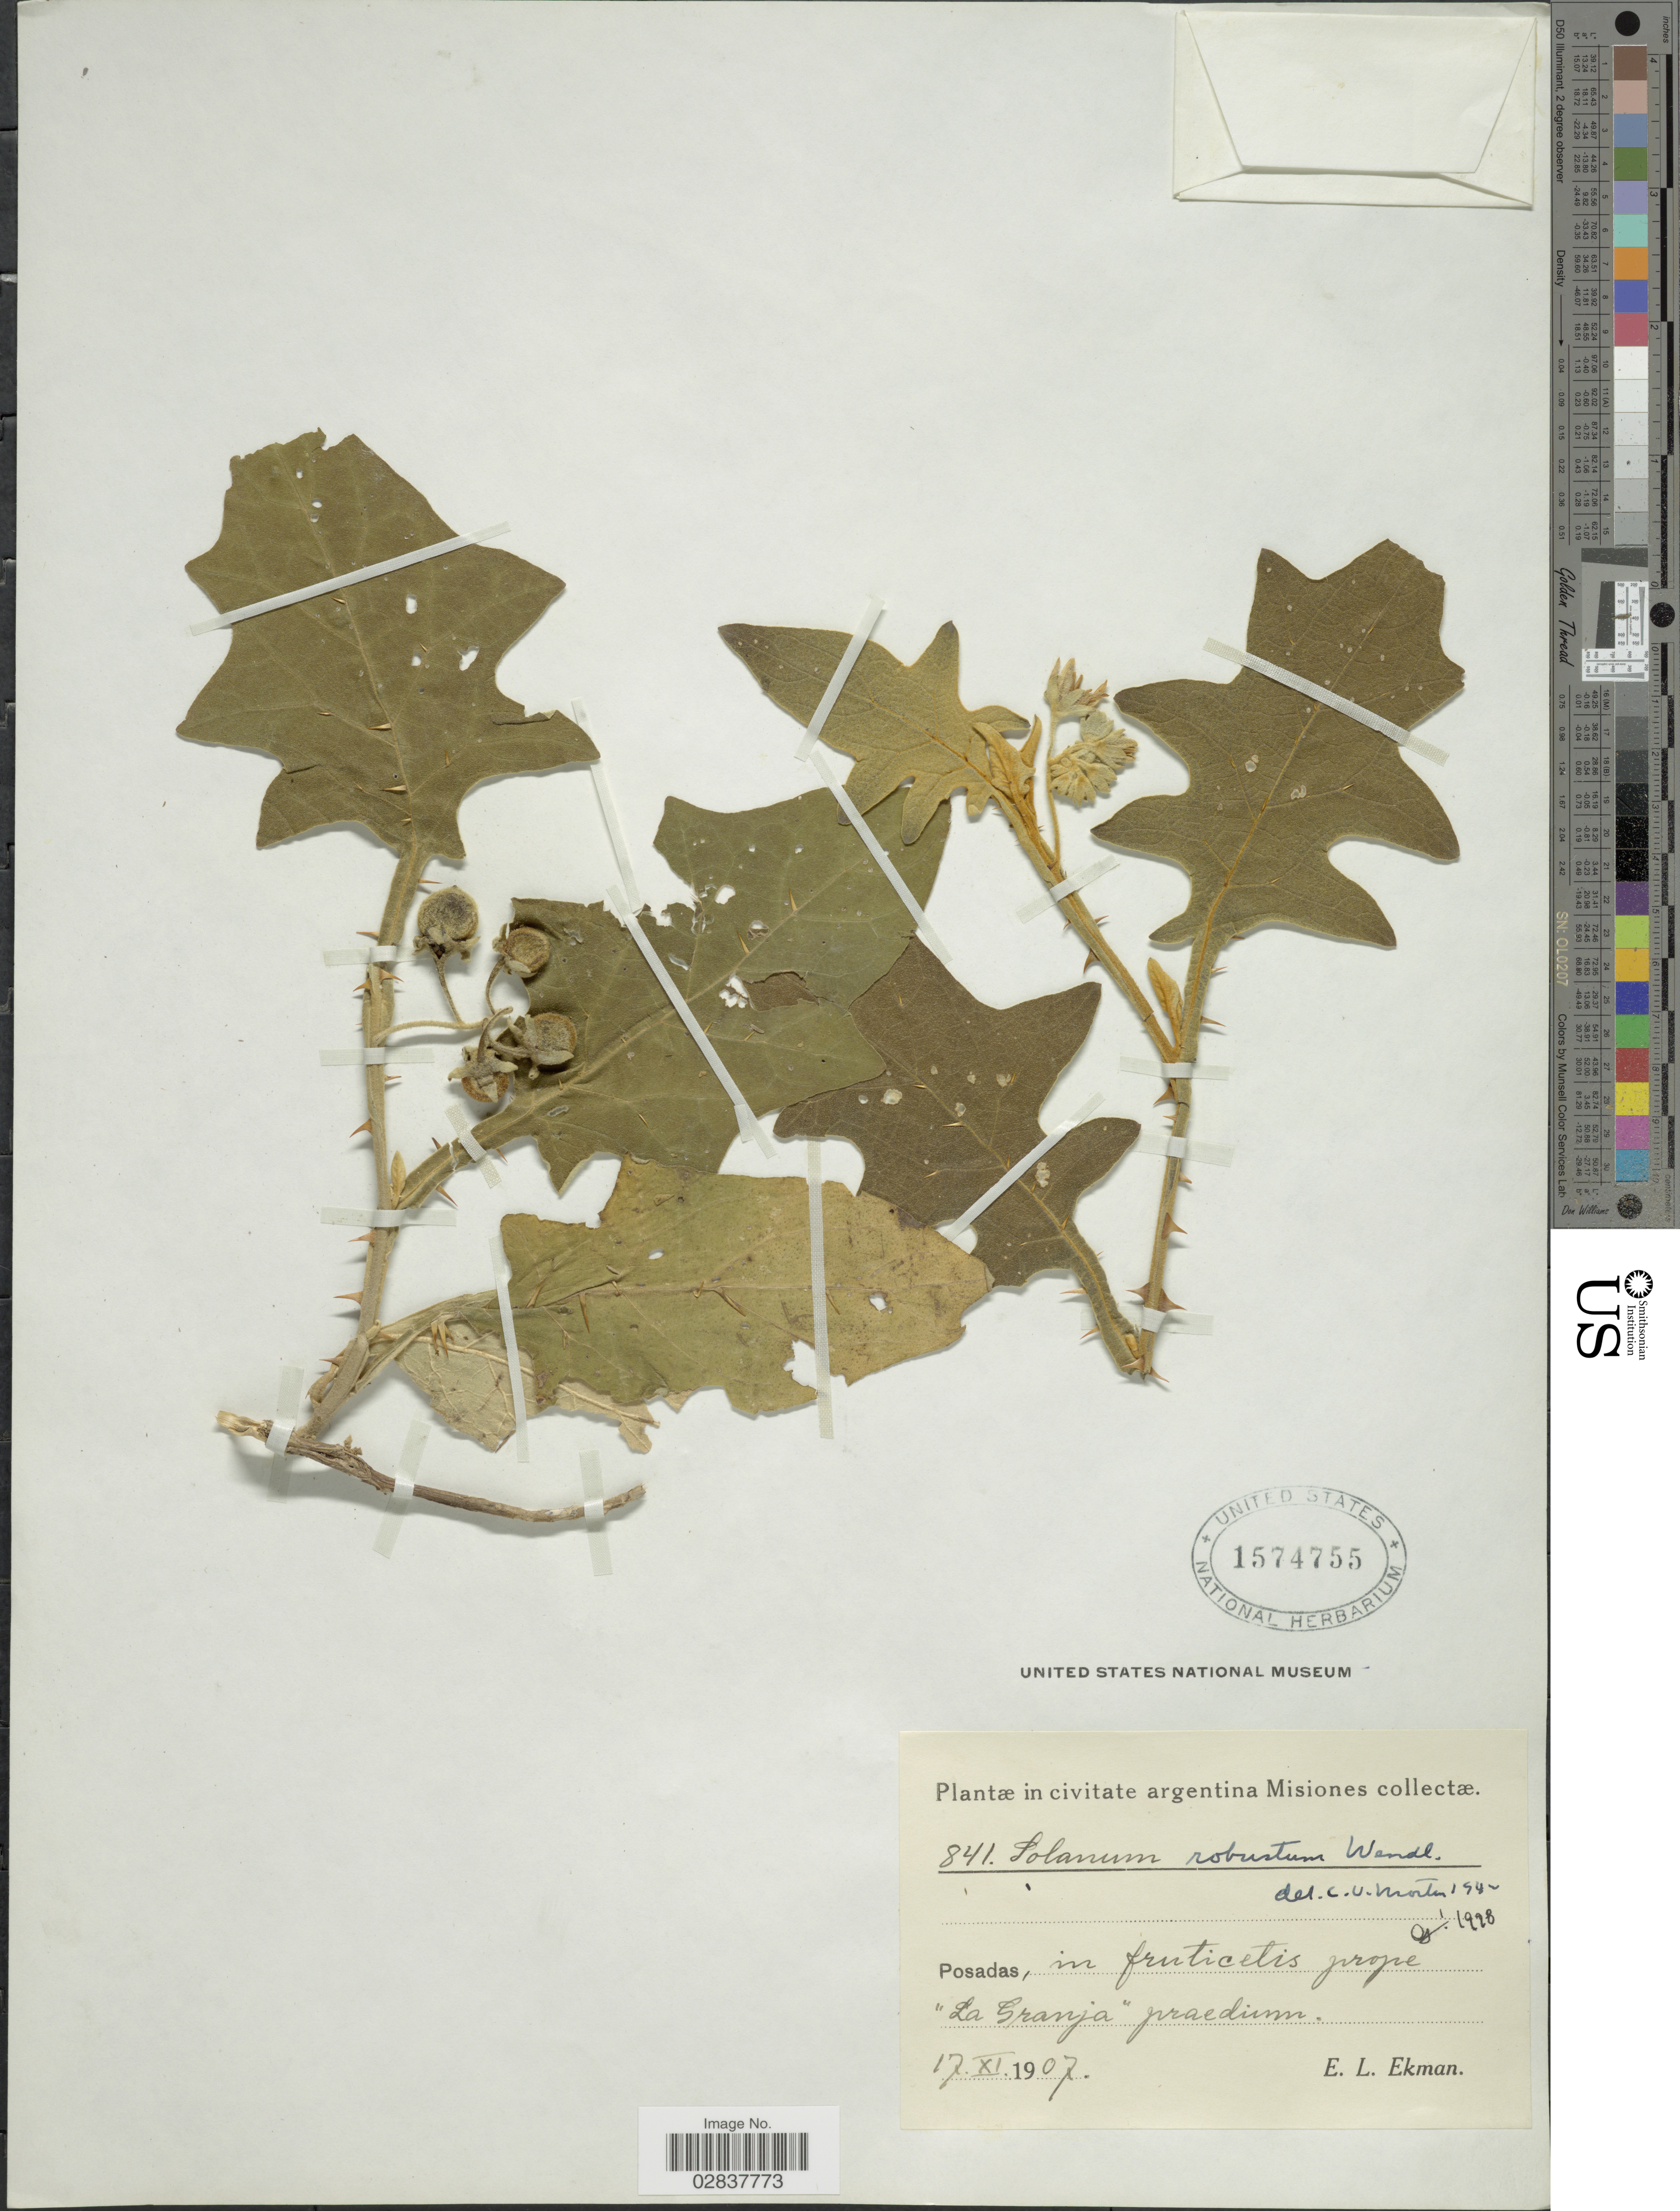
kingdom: Plantae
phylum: Tracheophyta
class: Magnoliopsida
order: Solanales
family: Solanaceae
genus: Solanum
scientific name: Solanum robustum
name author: H. Wendl.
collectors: E. L. Ekman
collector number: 841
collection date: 1907-11-17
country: Argentina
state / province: Misiones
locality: In civitate argentina Misiones. Posadas, in fruticetis prope "La Granja" praedium.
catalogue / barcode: US 1574755